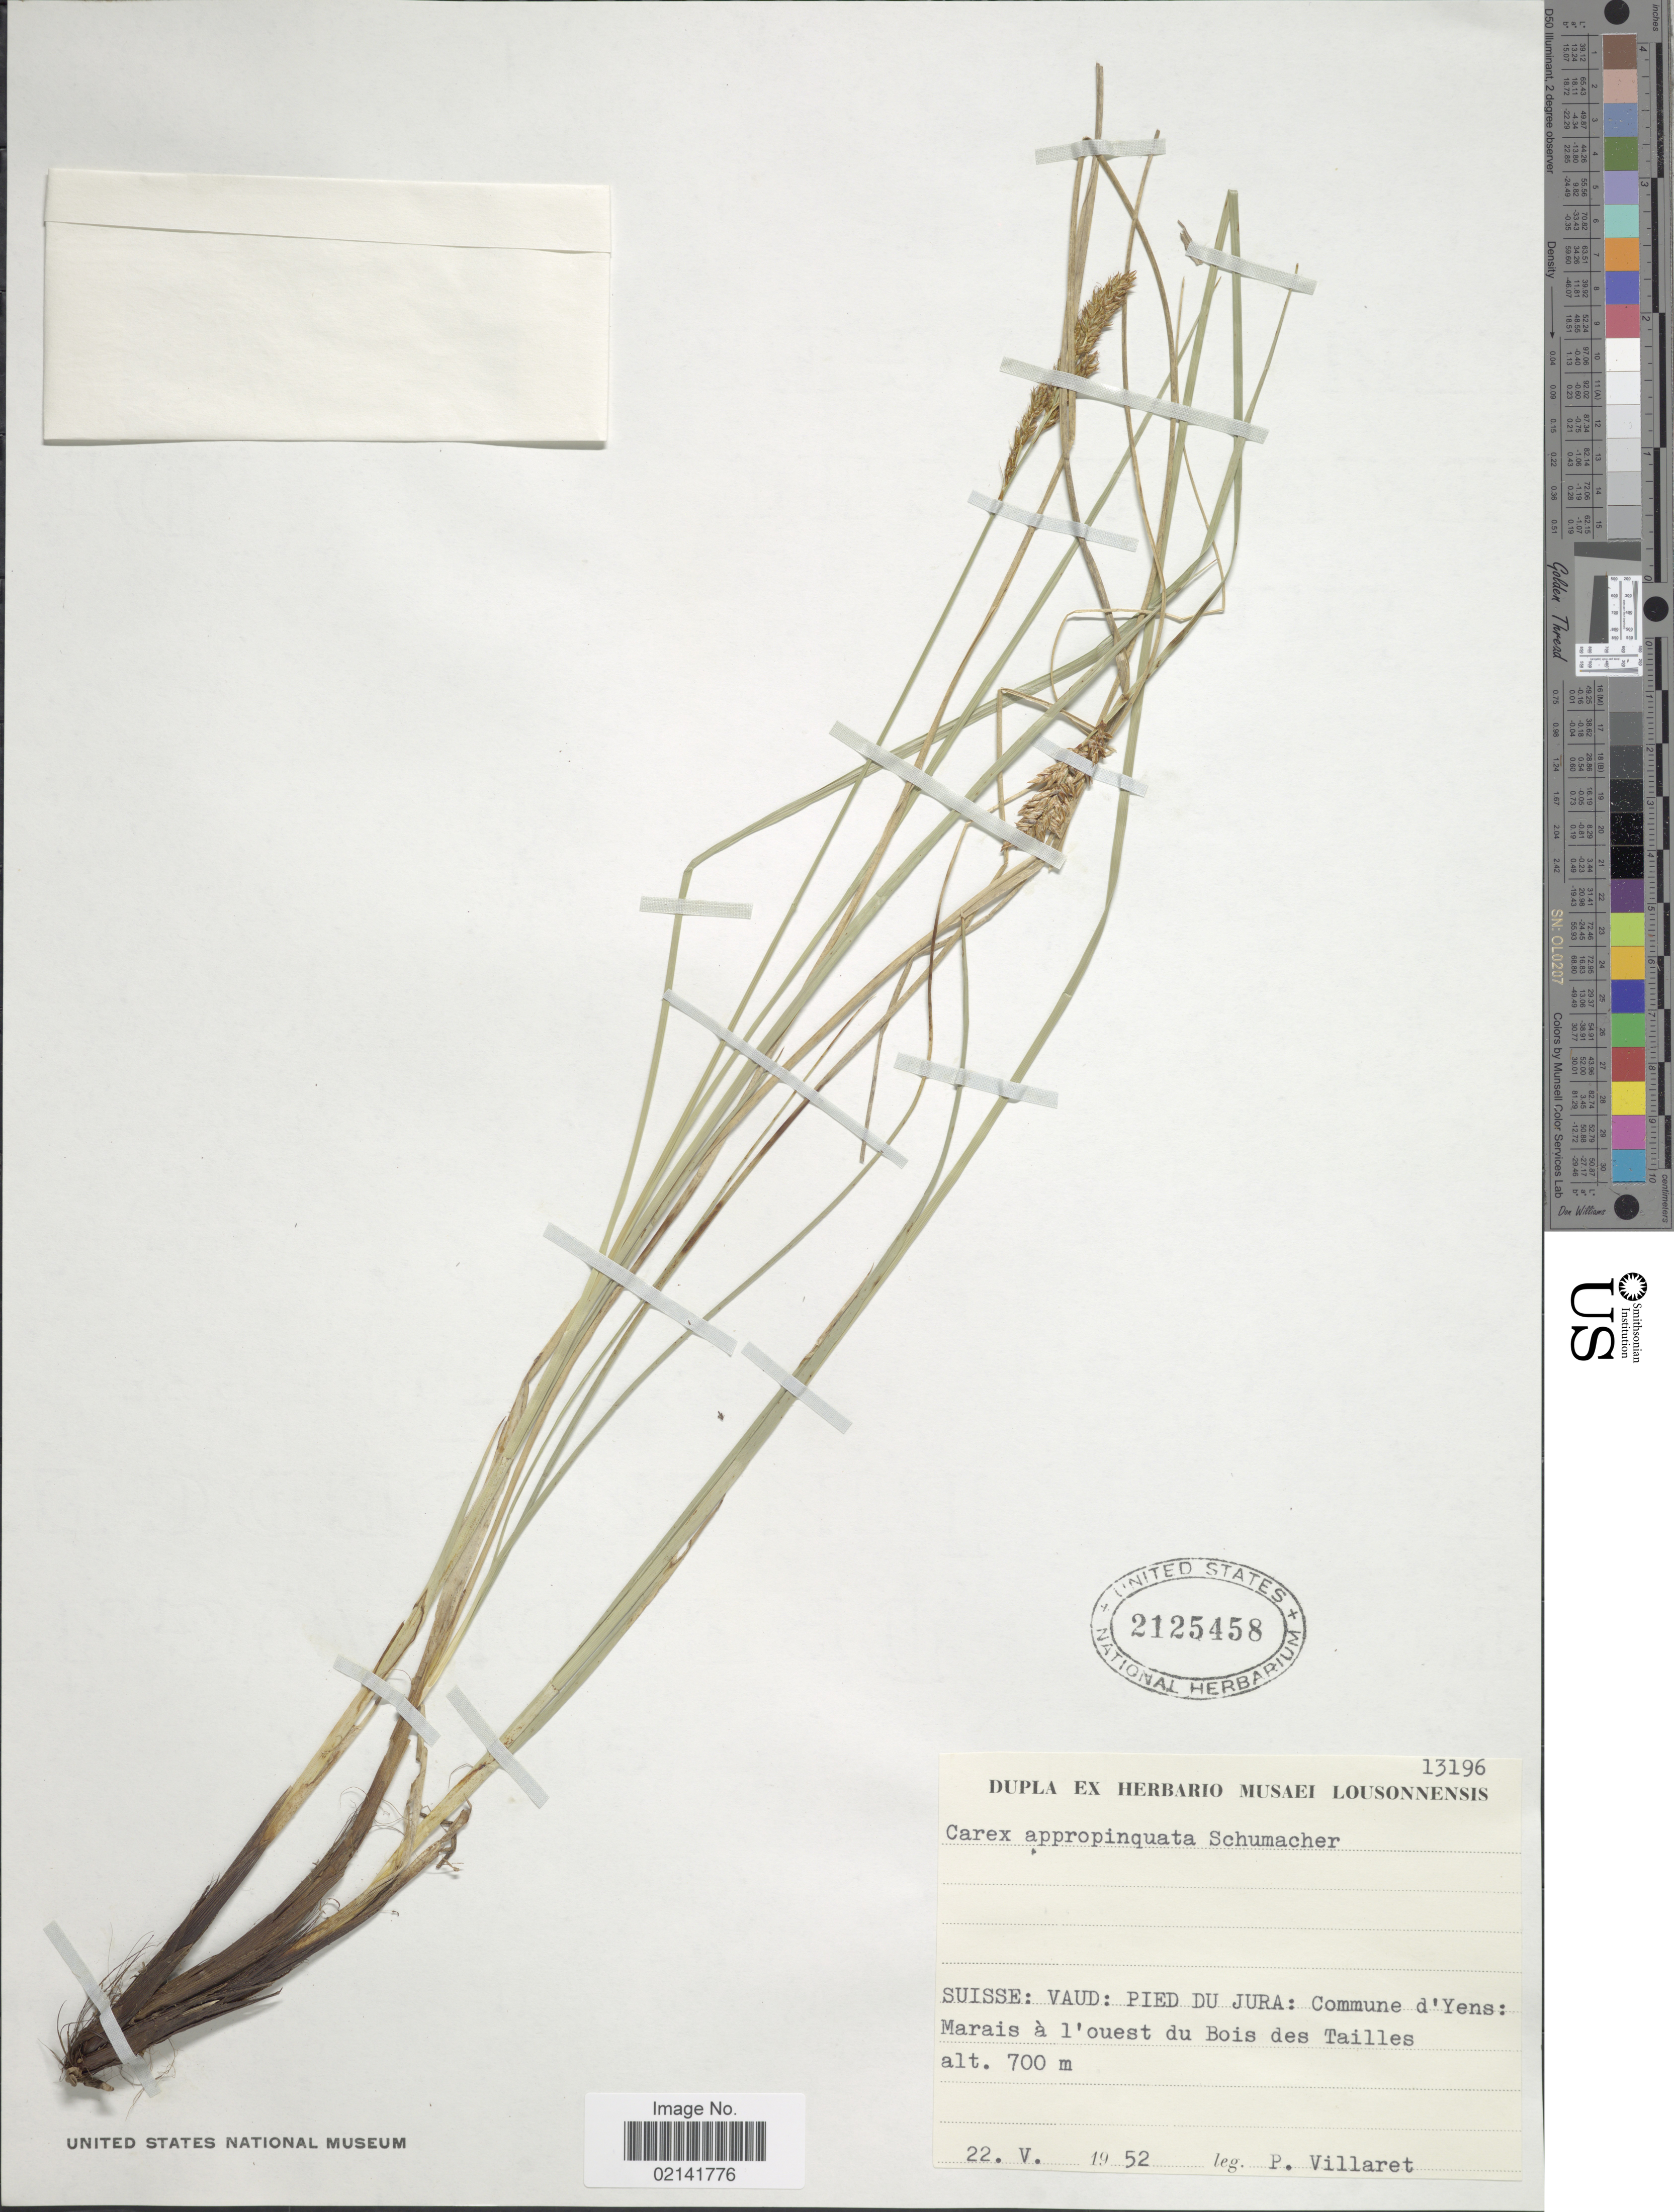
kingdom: Plantae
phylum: Tracheophyta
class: Liliopsida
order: Poales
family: Cyperaceae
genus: Carex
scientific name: Carex appropinquata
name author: Schumach.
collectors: P. Villaret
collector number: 13196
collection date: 1952-05-22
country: Switzerland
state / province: Vaud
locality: Suisse: Pied Du Jura: Commune d'Yens: Marais a l'ouest du Bois des Tailles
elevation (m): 700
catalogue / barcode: US 2125458